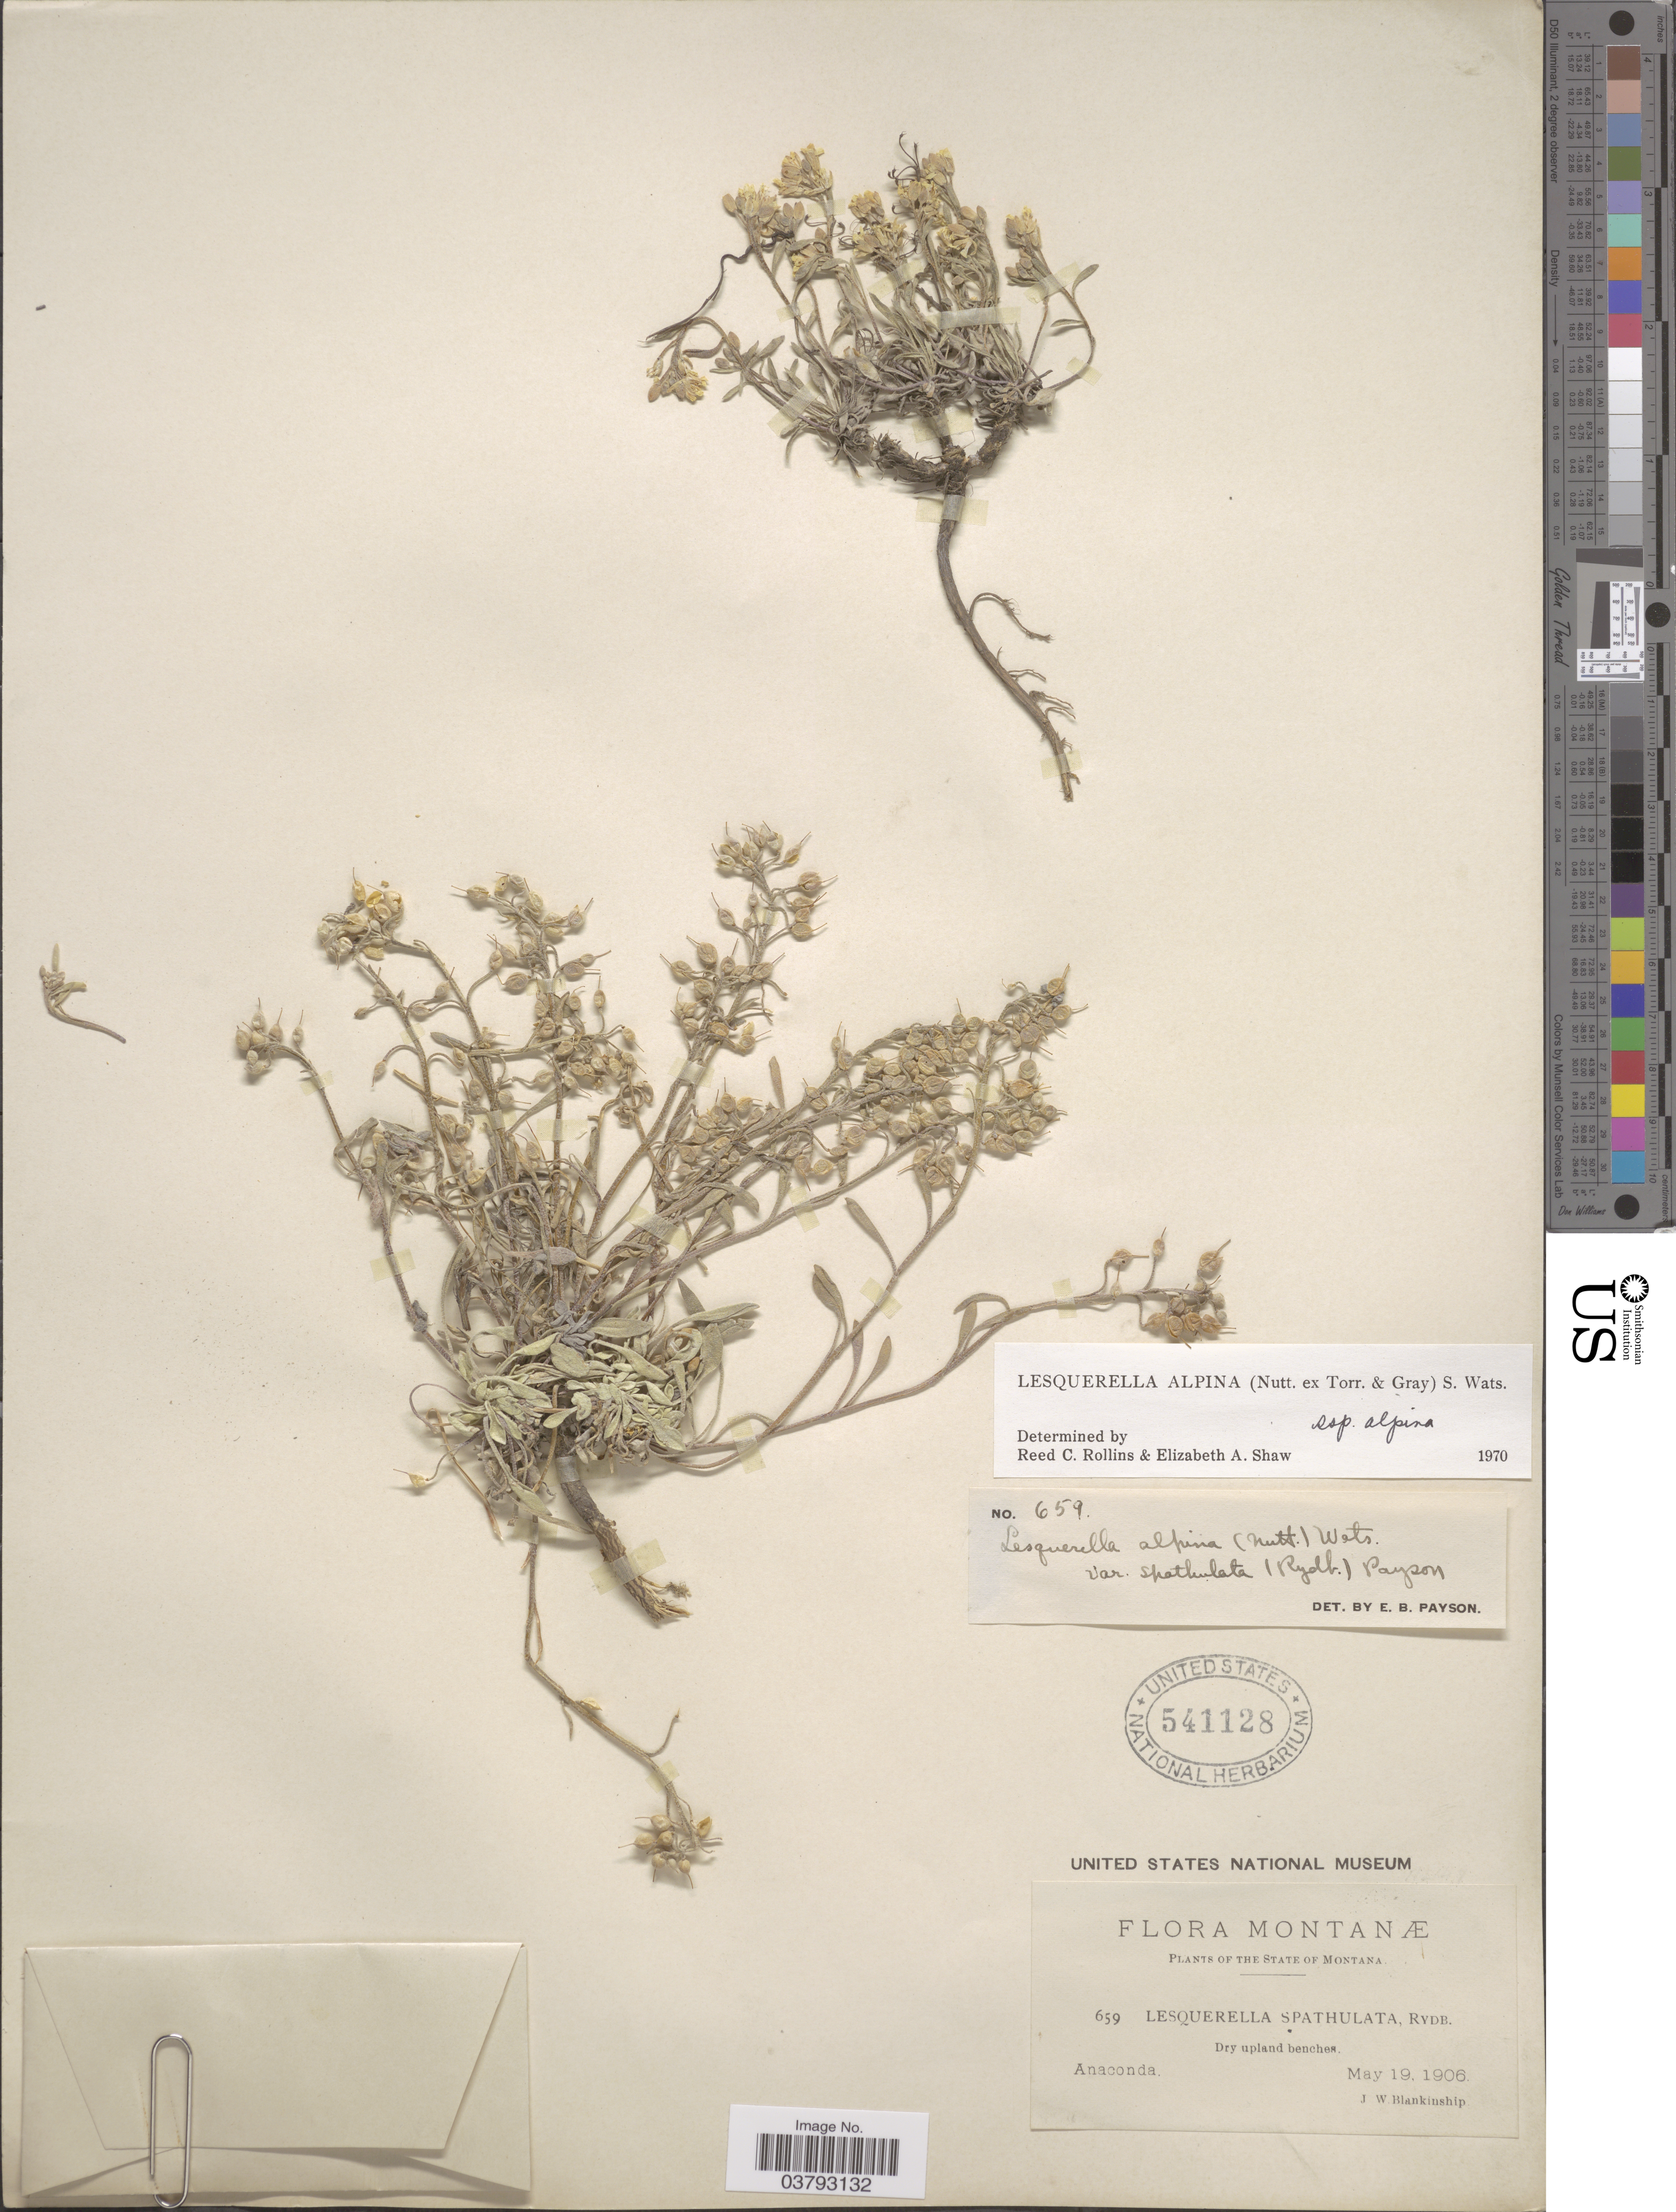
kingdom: Plantae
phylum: Tracheophyta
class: Magnoliopsida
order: Brassicales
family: Brassicaceae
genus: Lesquerella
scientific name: Lesquerella alpina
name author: (Nutt.) S. Watson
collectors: J. W. Blankinship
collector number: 659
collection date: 1906-05-19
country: United States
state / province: Montana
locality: Anaconda.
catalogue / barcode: US 541128